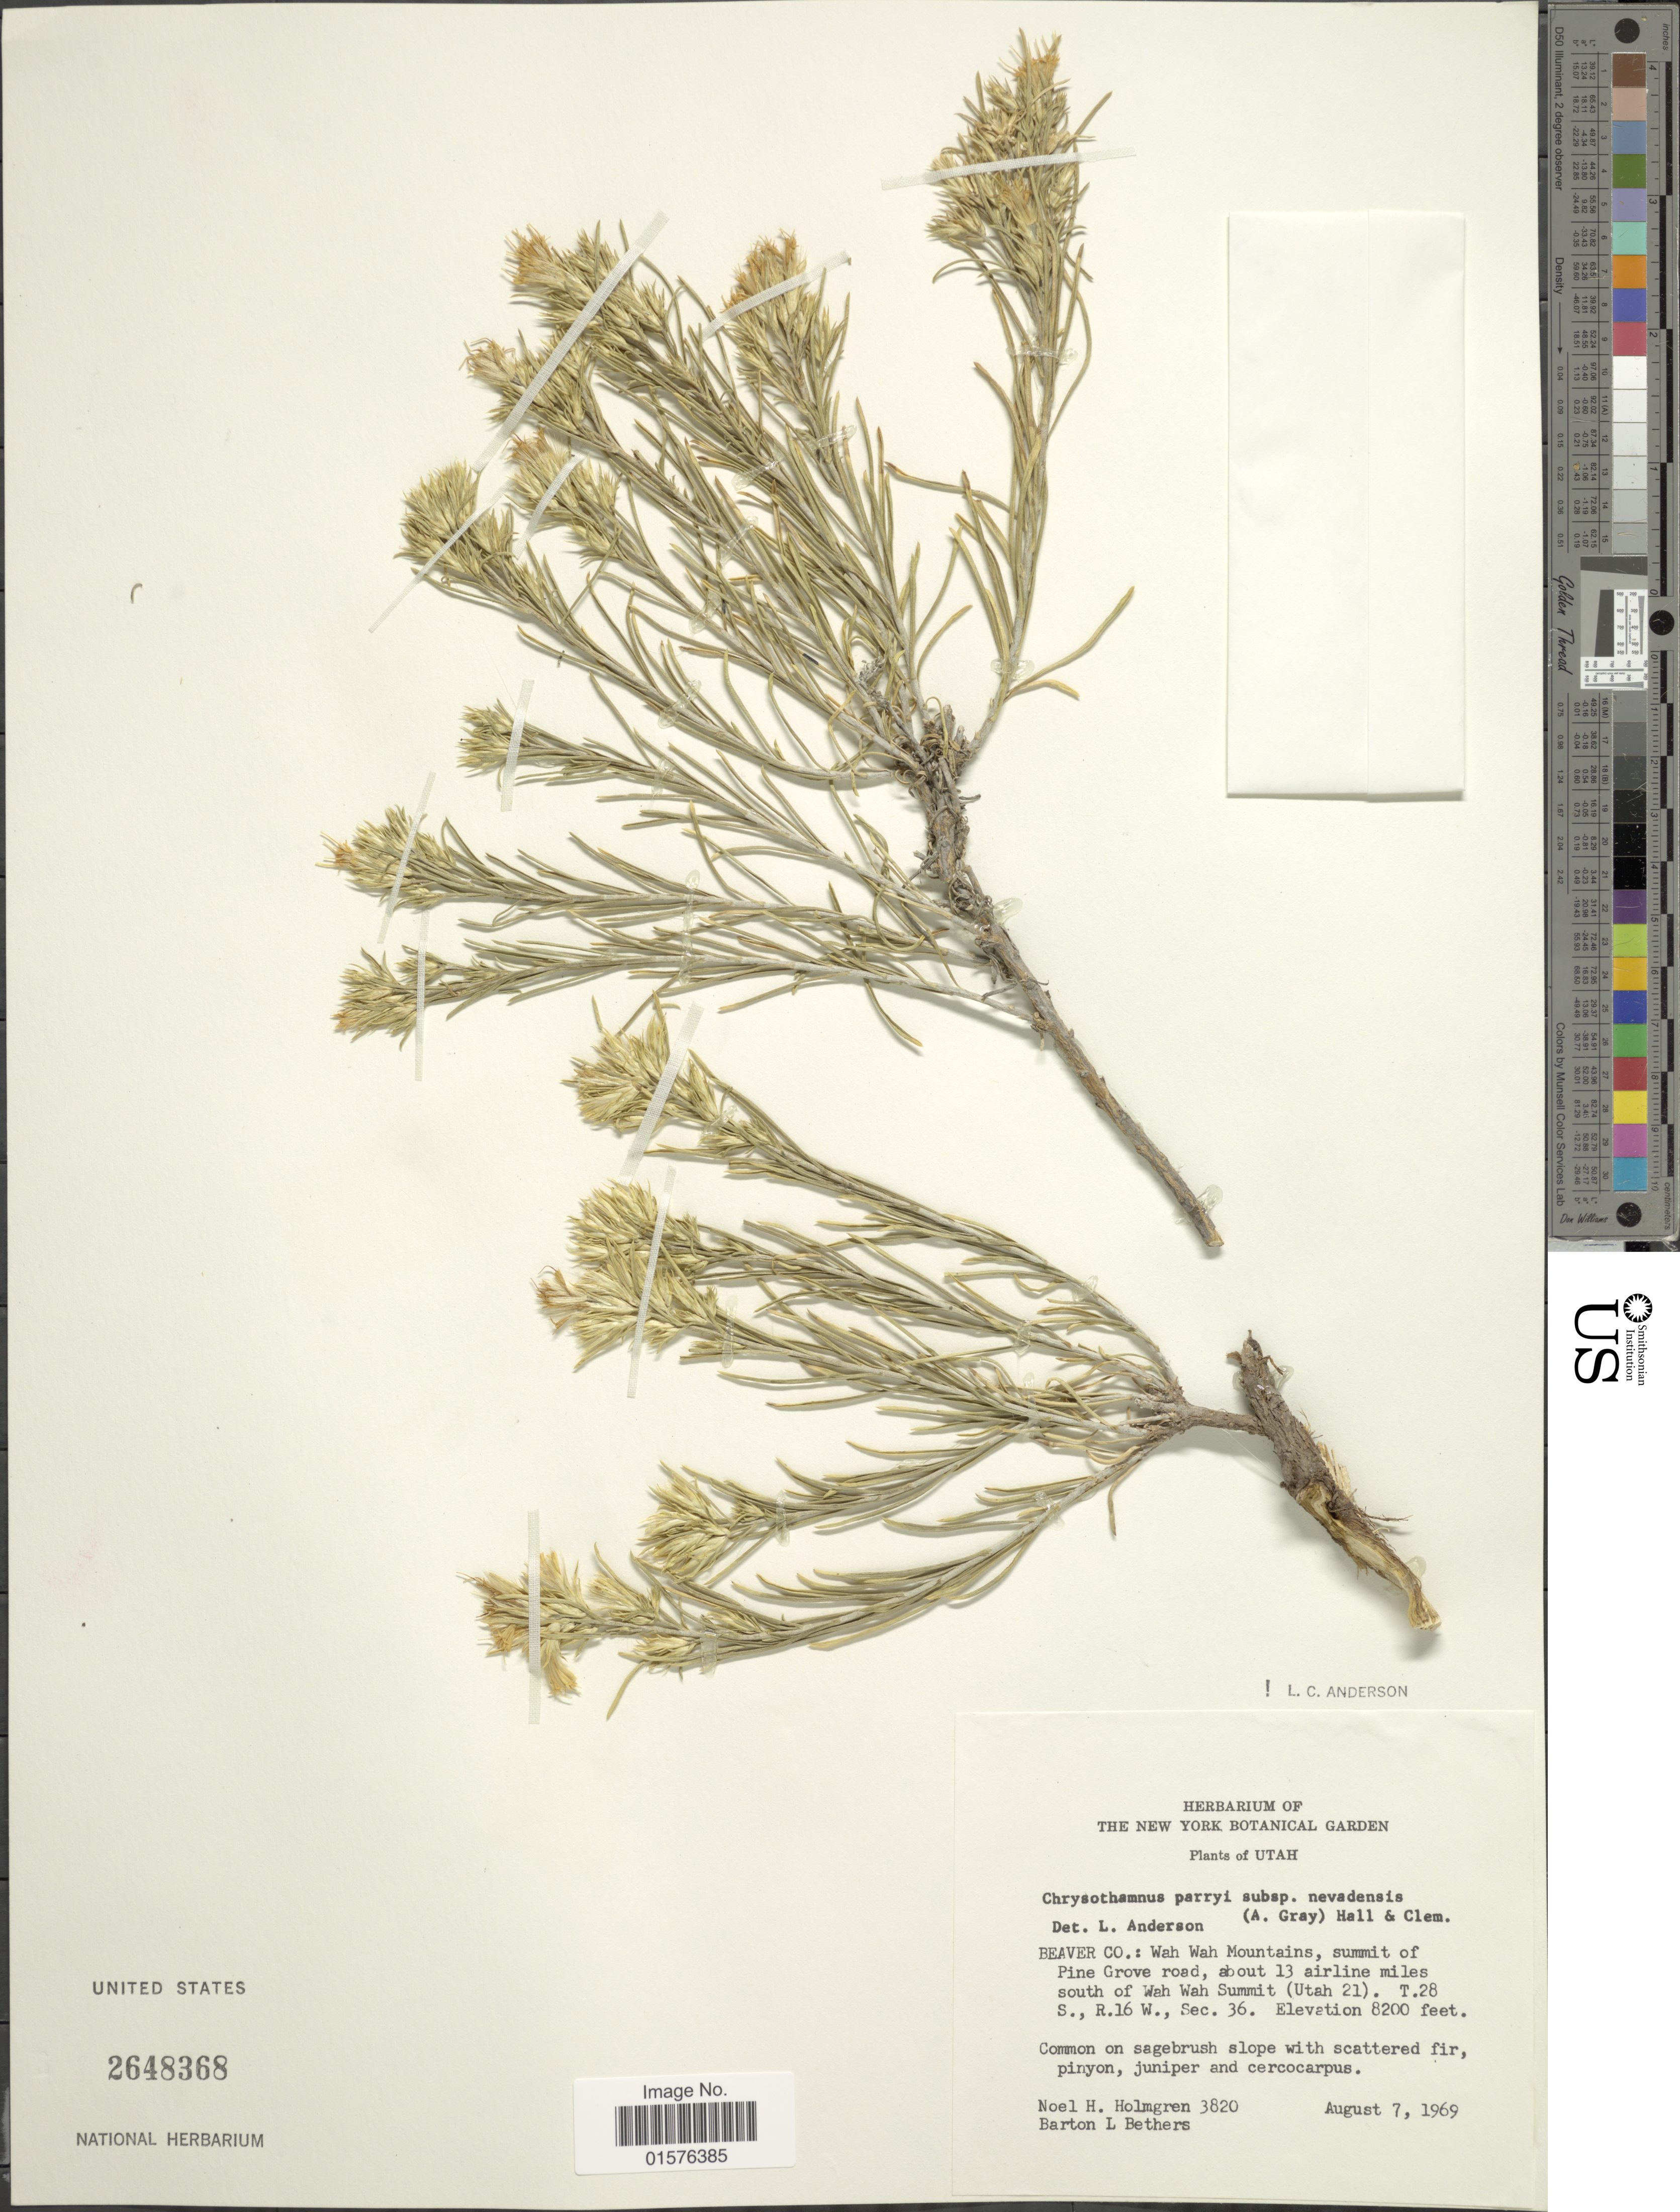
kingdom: Plantae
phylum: Tracheophyta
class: Magnoliopsida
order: Asterales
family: Asteraceae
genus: Ericameria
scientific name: Ericameria parryi var. nevadensis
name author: (A. Gray) G.L. Nesom & G.I. Baird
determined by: Urbatsch, Lowell E., Curator (LSU), Louisiana State University (UNITED STATES)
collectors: N. H. Holmgren & B. Bethers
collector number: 3820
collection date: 1969-08-07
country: United States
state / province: Utah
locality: Beaver Co.: Wah Wah Mountains, summit of Pine Grove road, about 13 airline miles south of Wah Wah summit (Utah 21). T.28S., R.16W., Sec. 36.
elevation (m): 2499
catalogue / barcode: US 2648368